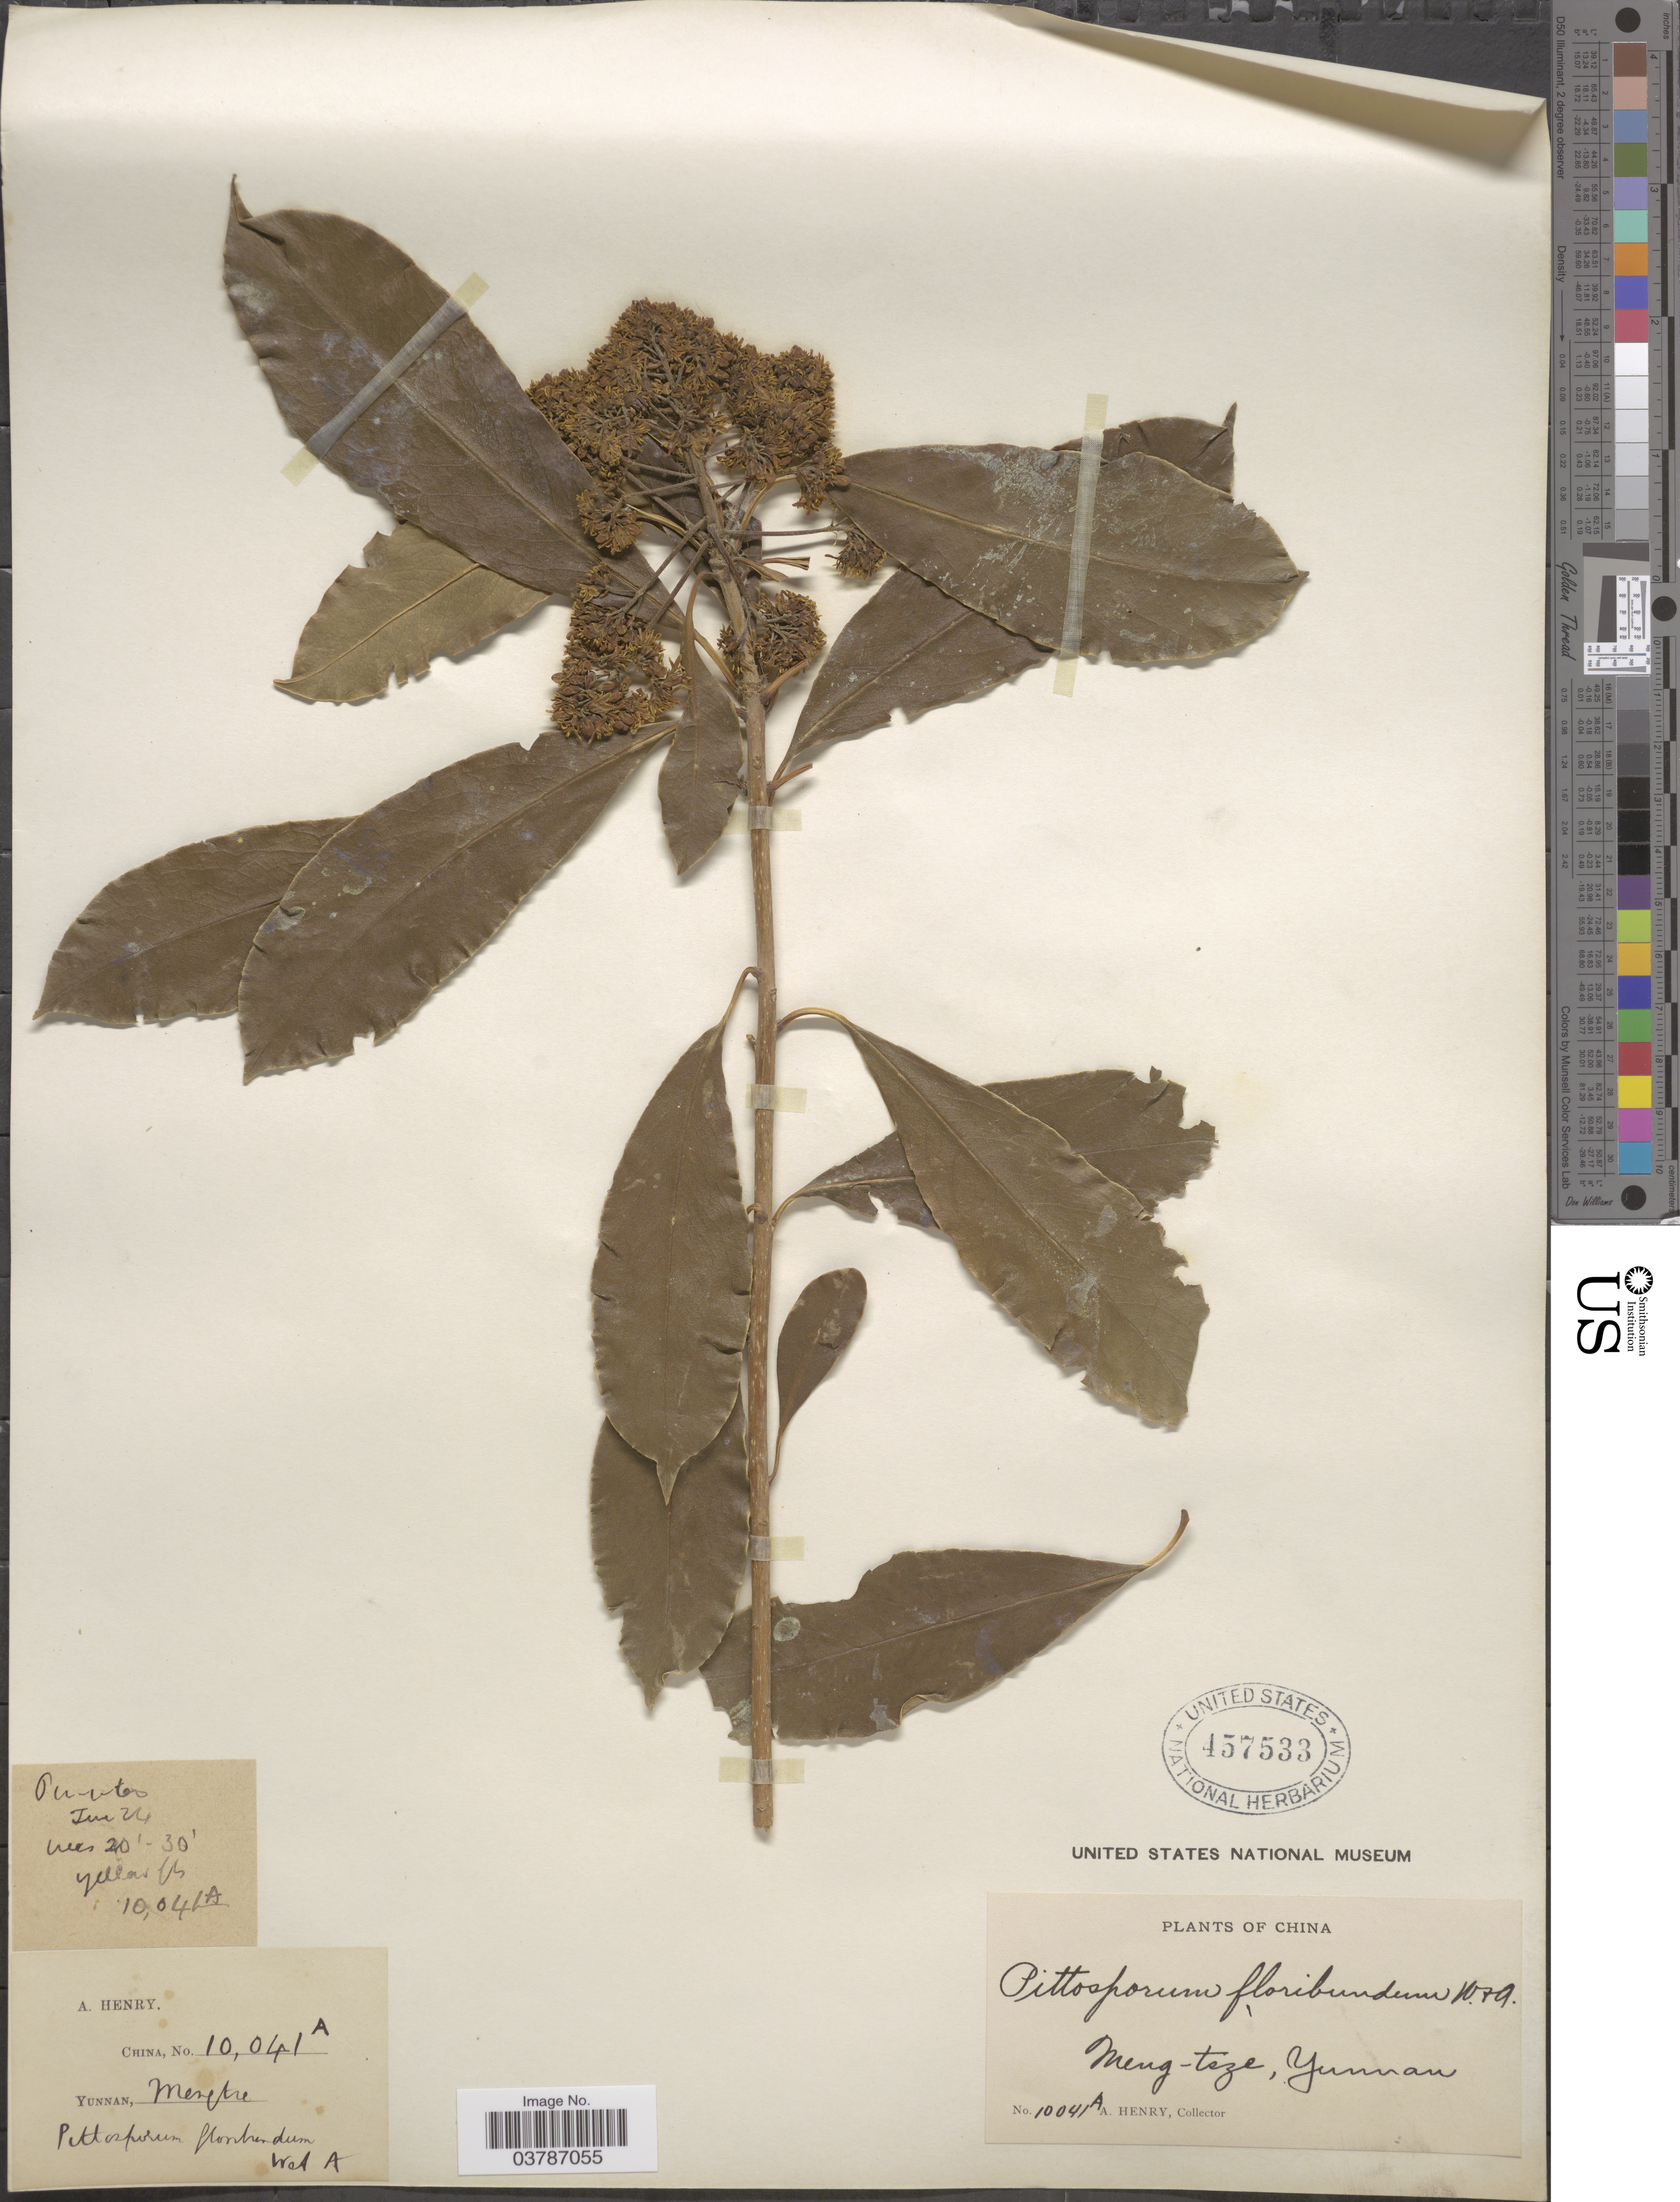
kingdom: Plantae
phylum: Tracheophyta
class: Magnoliopsida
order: Apiales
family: Pittosporaceae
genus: Pittosporum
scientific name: Pittosporum floribundum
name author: Wight & Arn.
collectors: A. Henry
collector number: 10041 A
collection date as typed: Transcribed d/m/y: /6/24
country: China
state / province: Yunnan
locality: Meng-tsze.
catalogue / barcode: US 457533